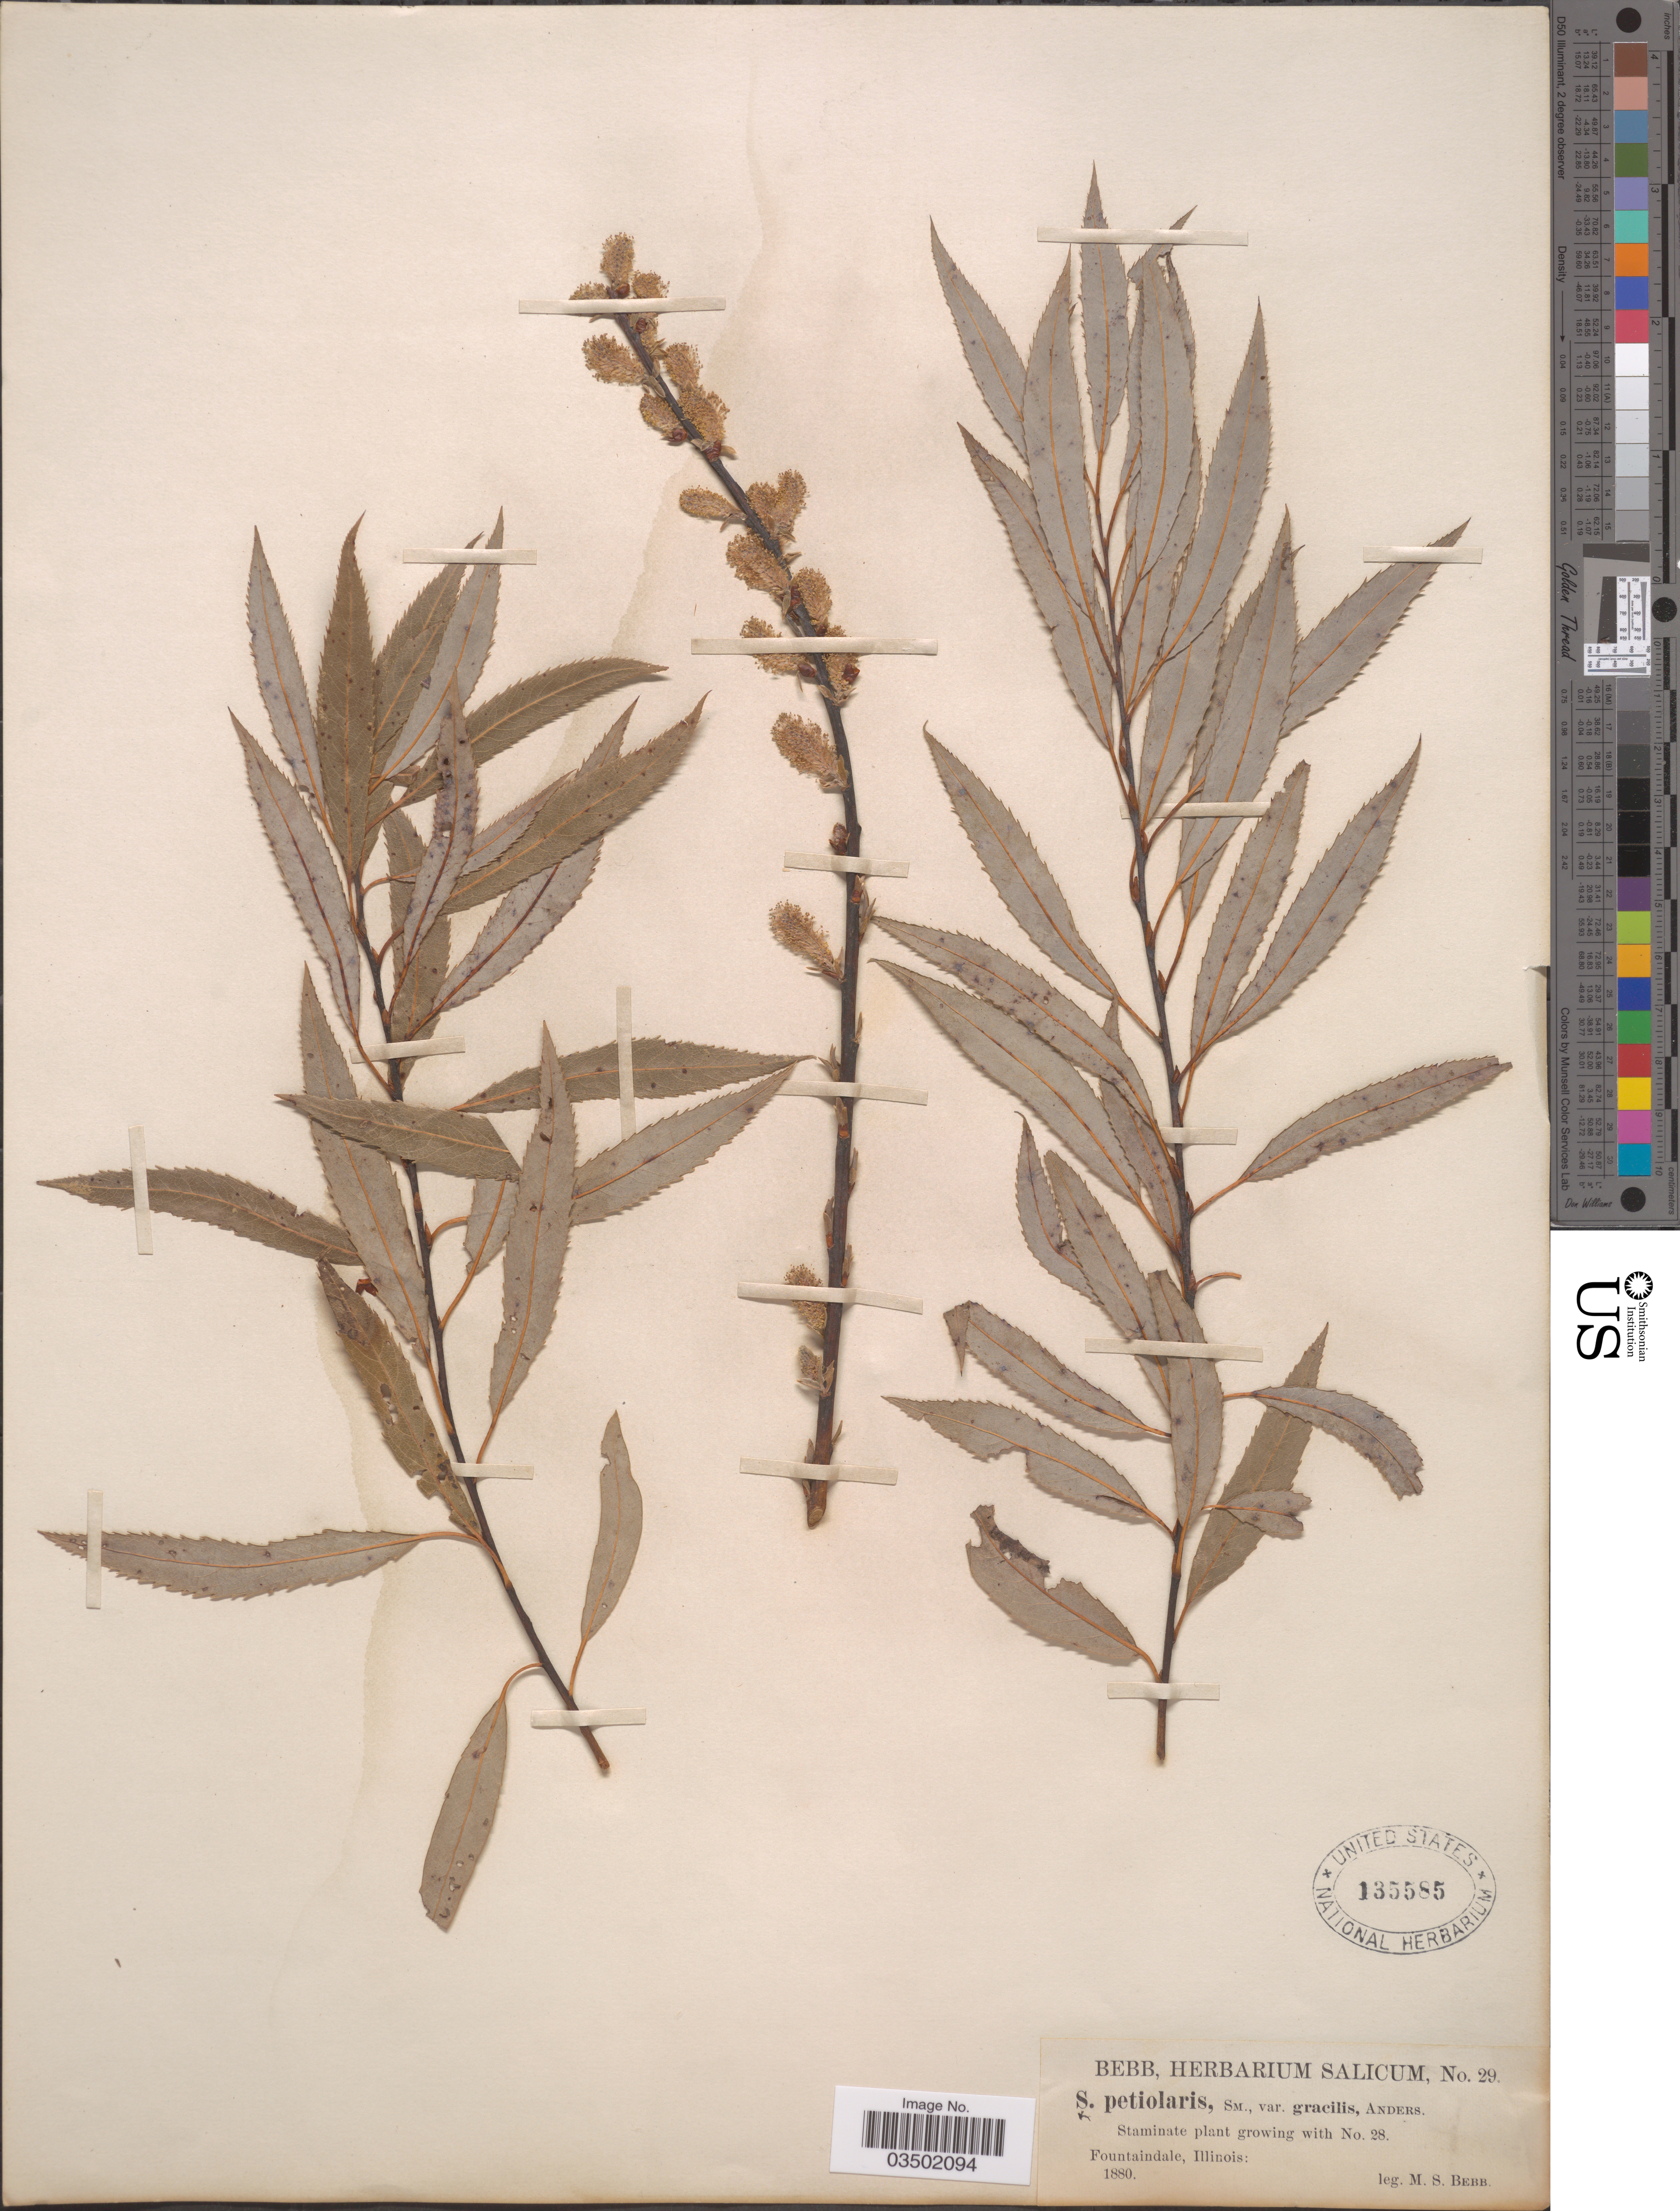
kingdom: Plantae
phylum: Tracheophyta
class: Magnoliopsida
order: Malpighiales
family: Salicaceae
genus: Salix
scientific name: Salix petiolaris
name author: Sm.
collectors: M. Bebb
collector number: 29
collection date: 1880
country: United States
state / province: Illinois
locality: Fountaindale.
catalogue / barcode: US 135585